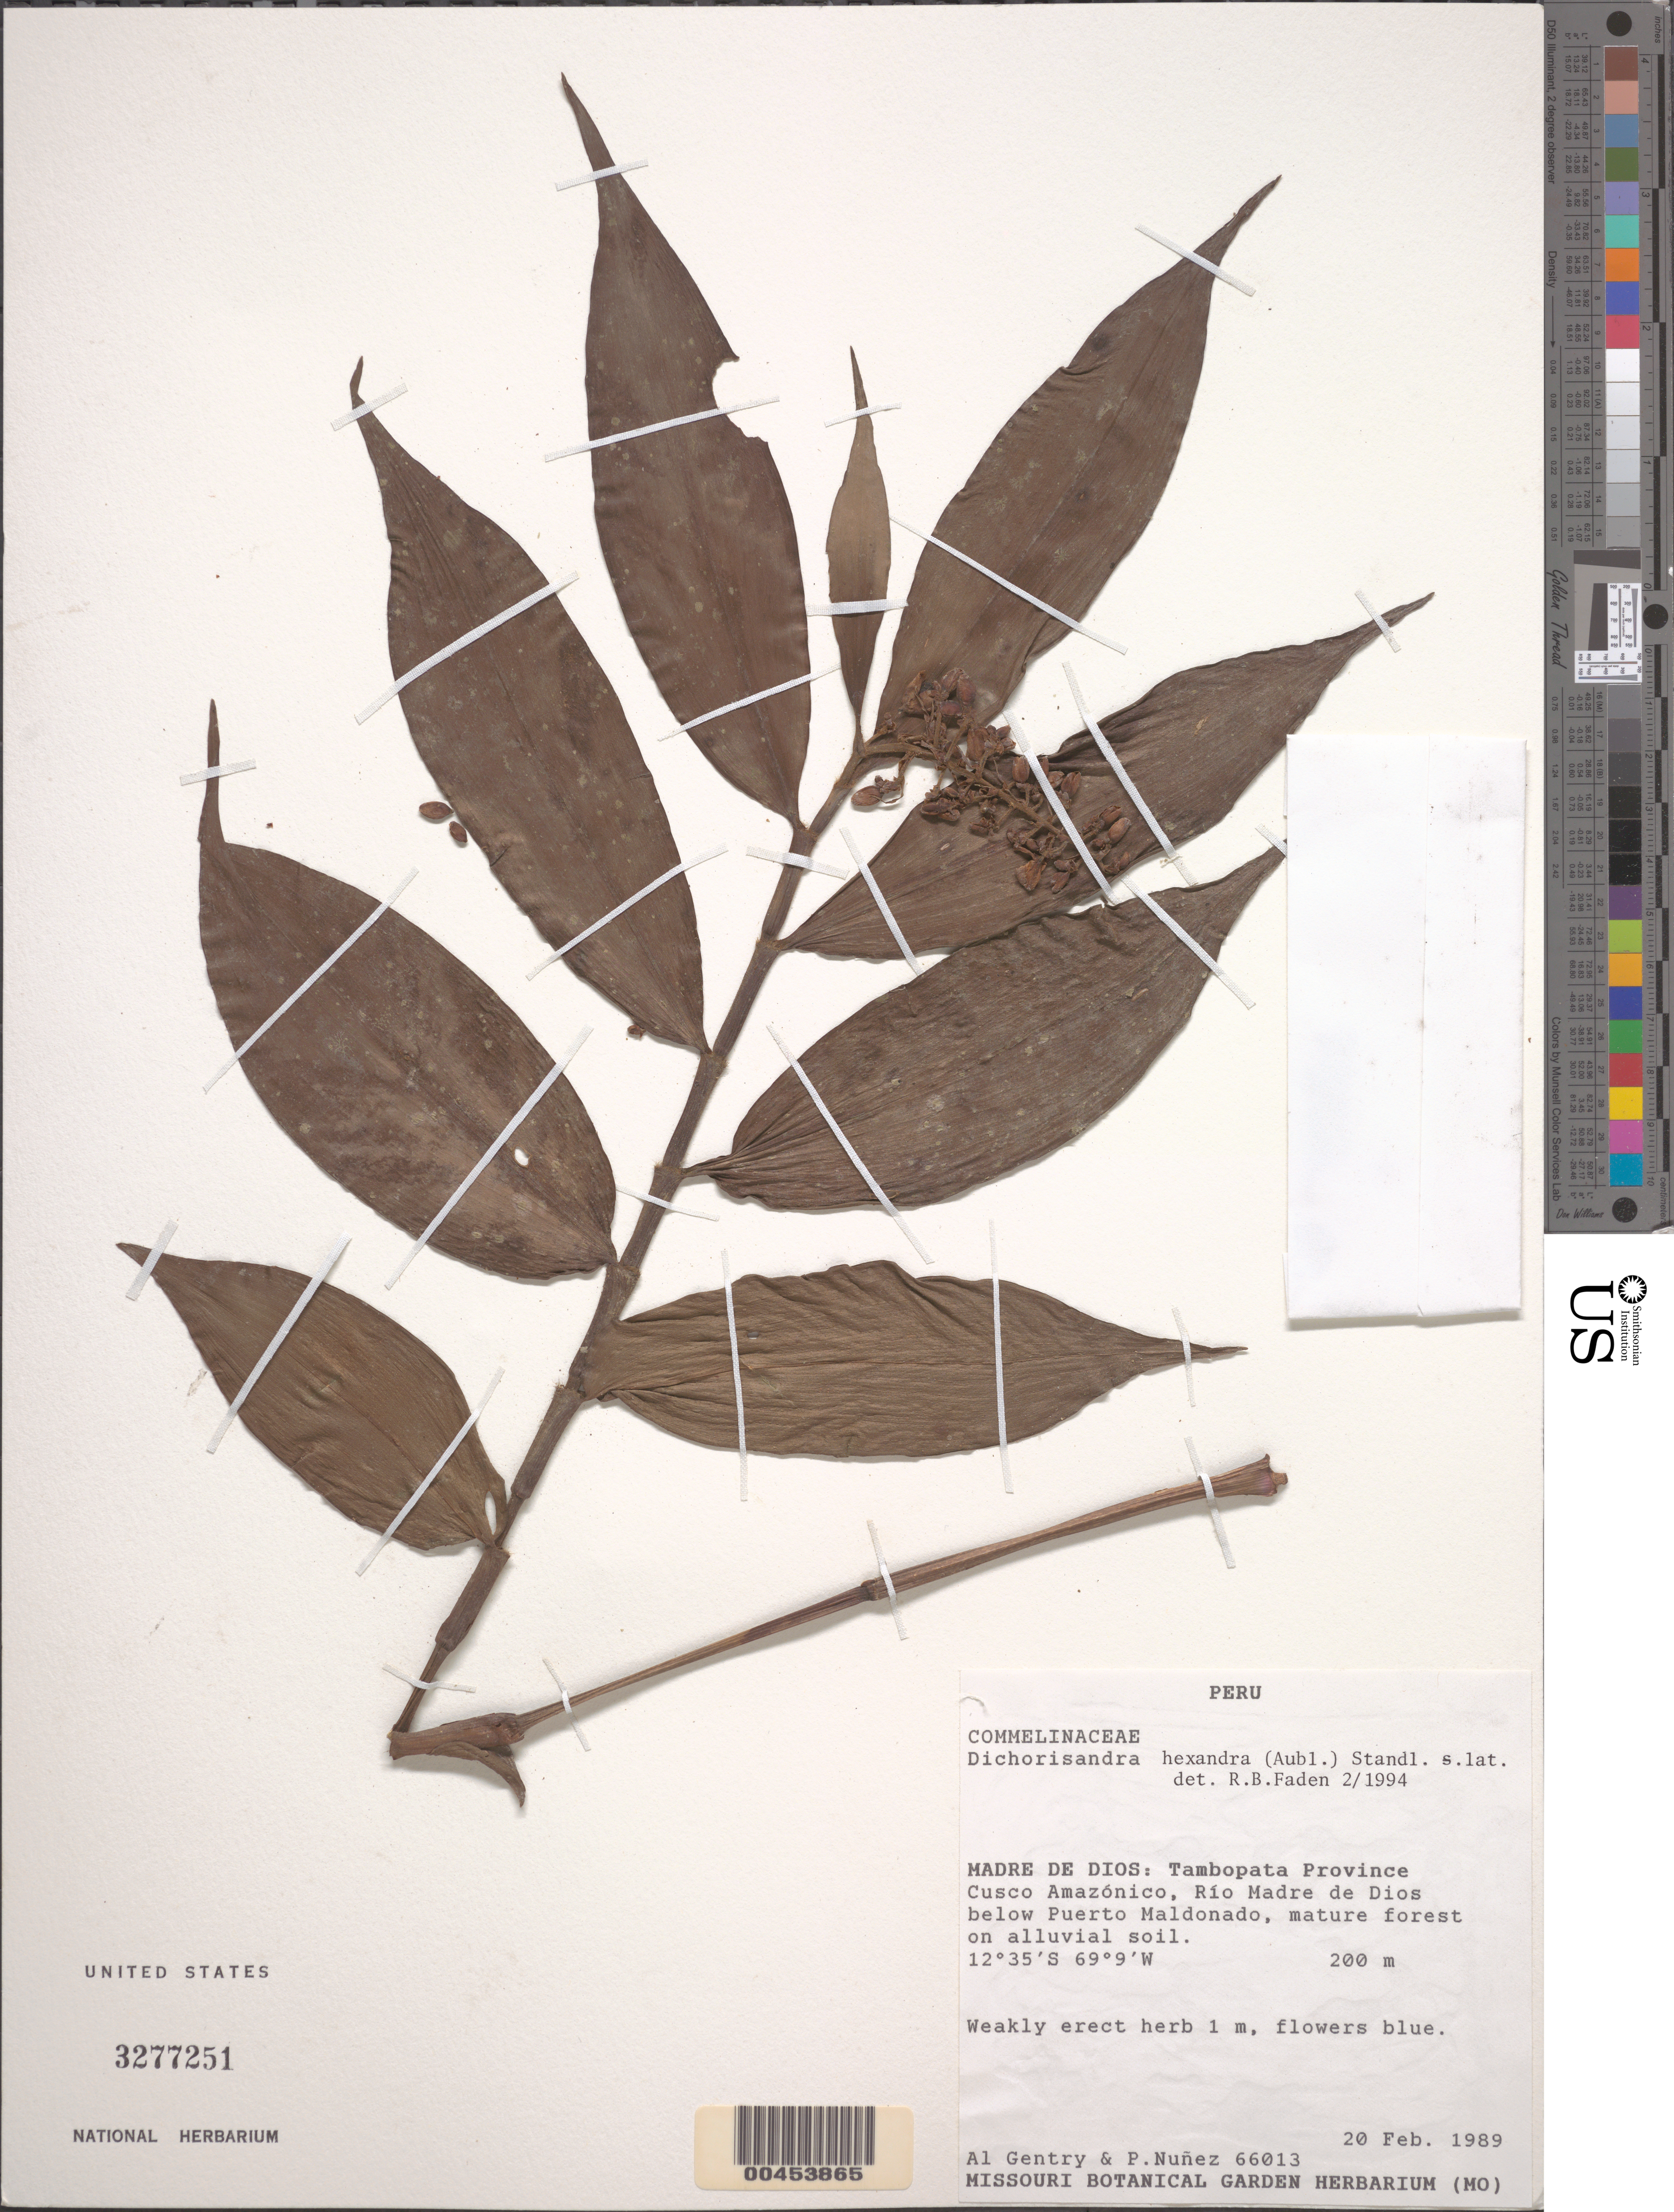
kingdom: Plantae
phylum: Tracheophyta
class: Liliopsida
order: Commelinales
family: Commelinaceae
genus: Dichorisandra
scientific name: Dichorisandra hexandra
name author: (Aubl.) Standl.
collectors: A. H. Gentry & P. Nuñez V.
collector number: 66013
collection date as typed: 20 Feb 1989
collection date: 1989-02-20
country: Peru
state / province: Madre de Dios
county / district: Tambopata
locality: Tambopata Province, Cusco Amazonico, Río Madre de Dios below Puerto Maldonado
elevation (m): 200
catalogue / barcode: US 3277251